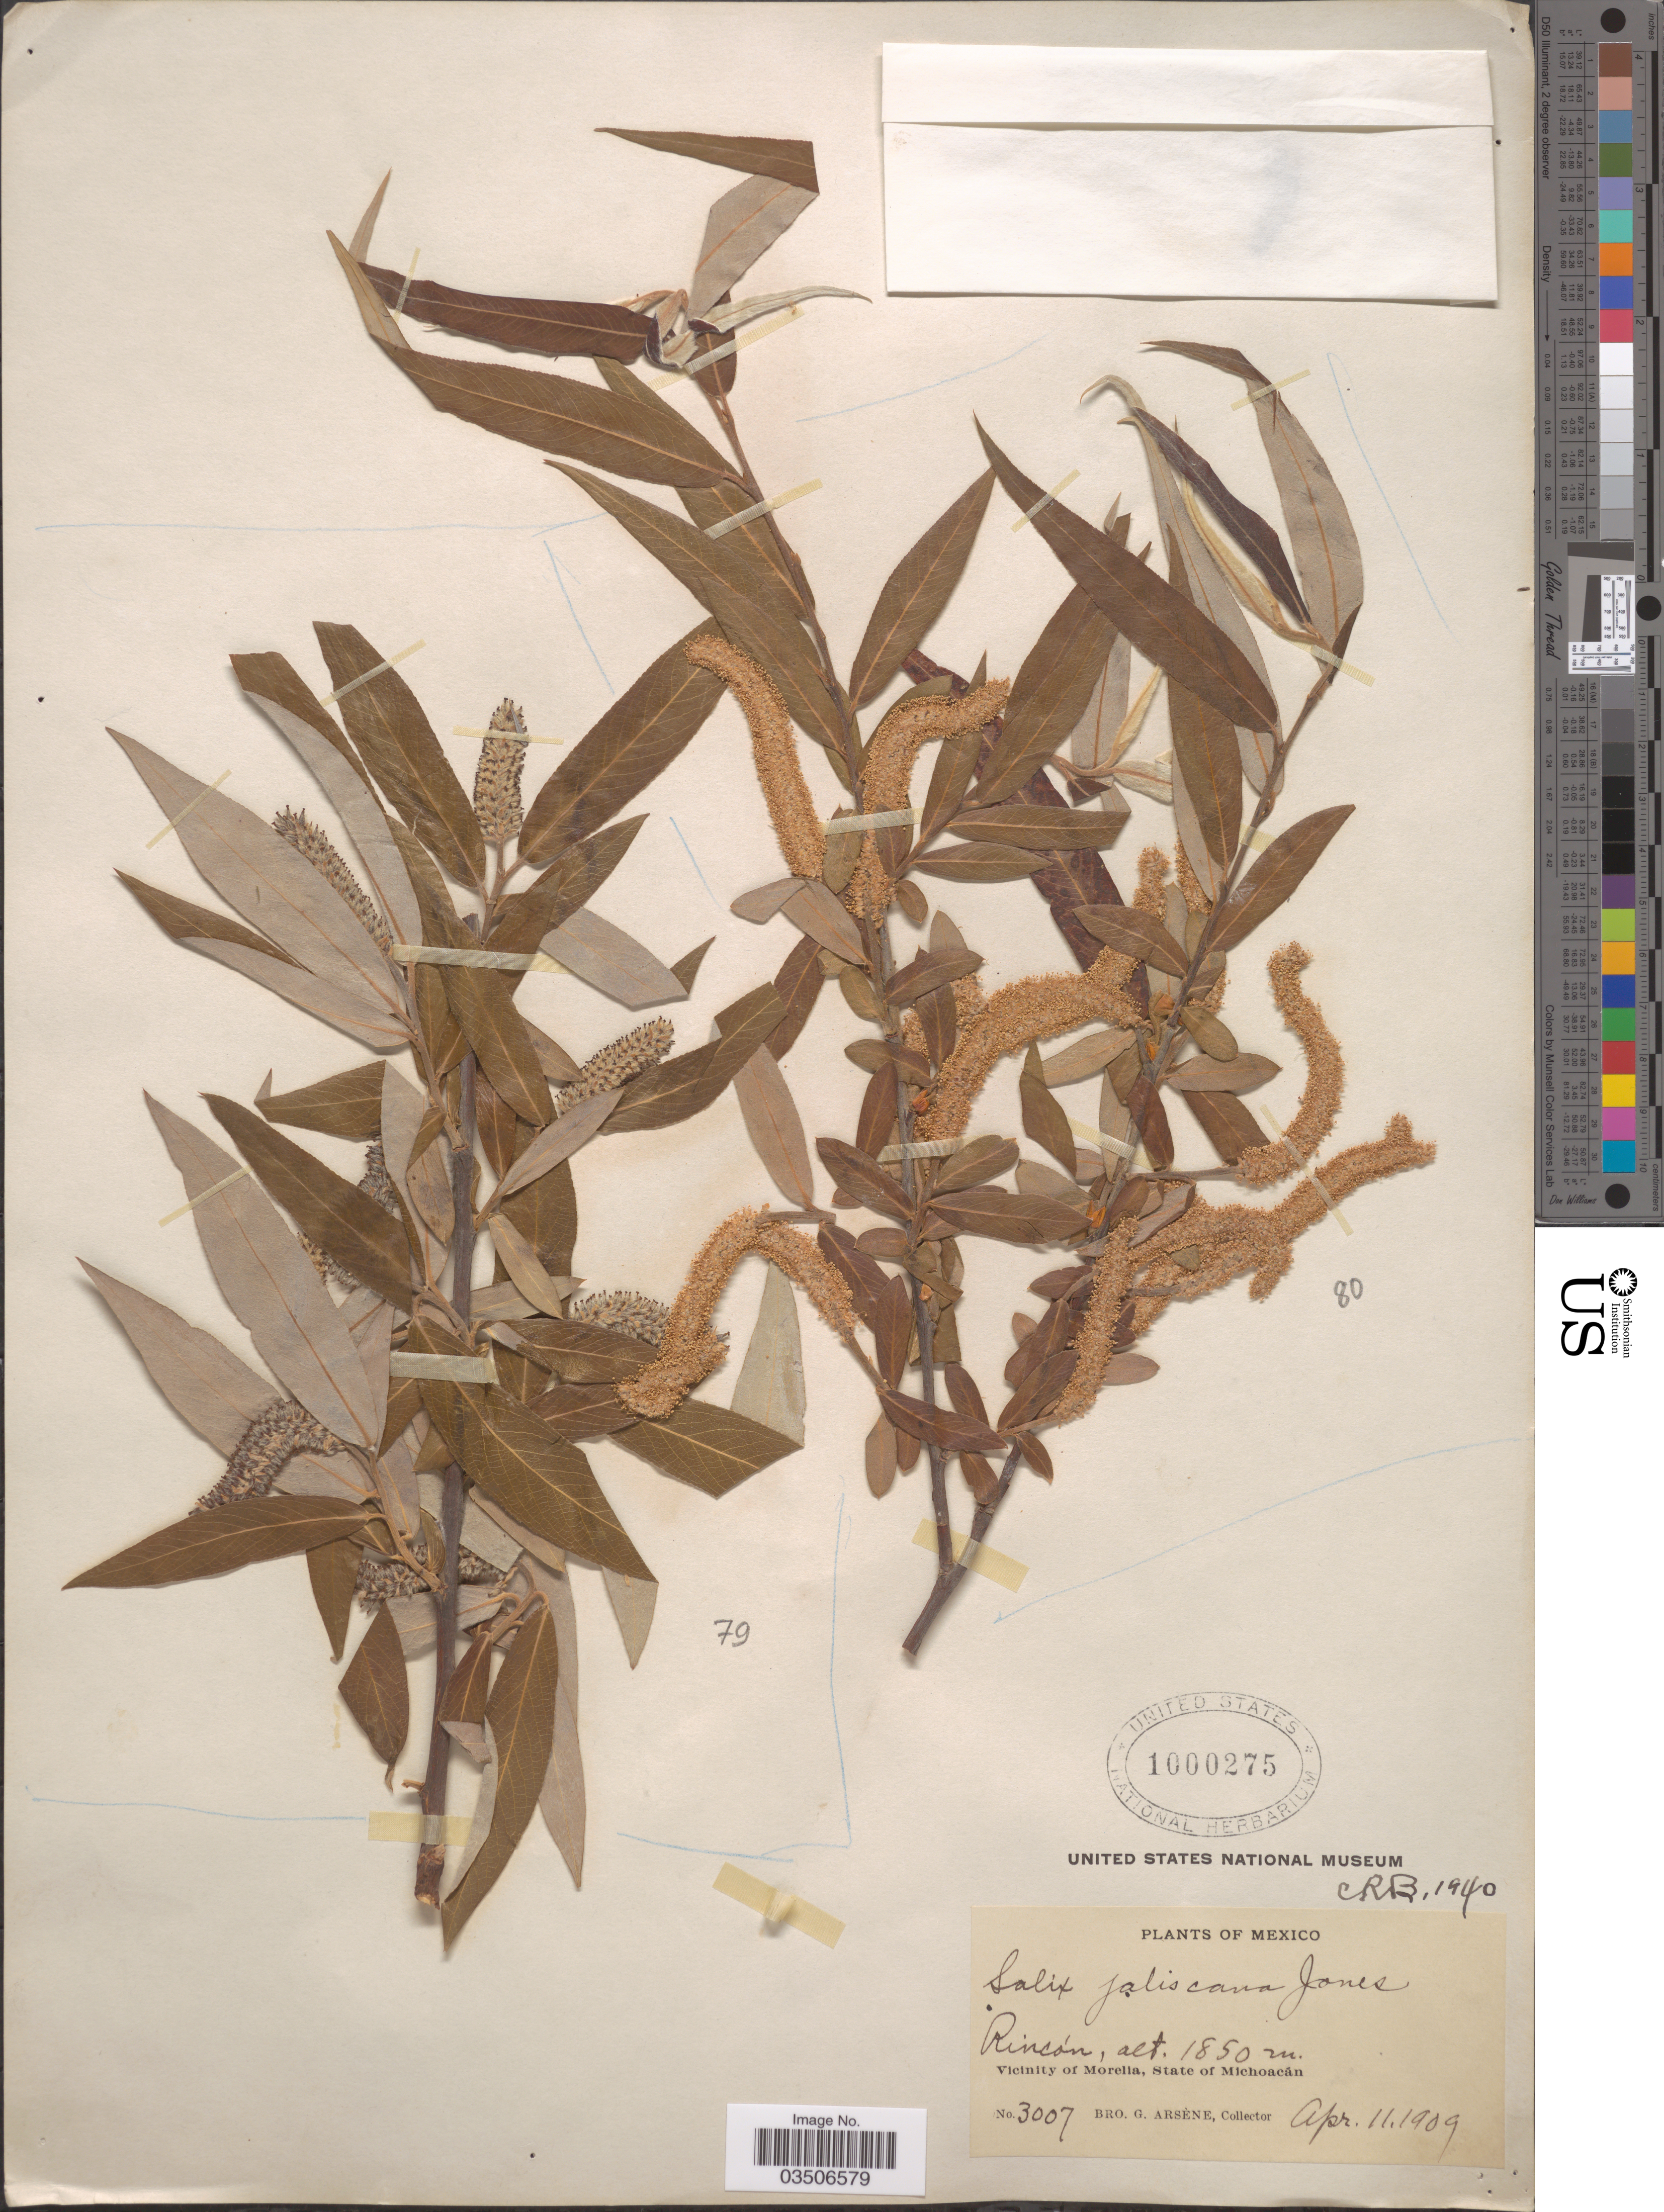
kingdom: Plantae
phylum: Tracheophyta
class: Magnoliopsida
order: Malpighiales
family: Salicaceae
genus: Salix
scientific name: Salix jaliscana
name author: M.E. Jones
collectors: Bro. G. Arsène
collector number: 3007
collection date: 1909-04-11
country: Mexico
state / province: Michoacán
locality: Rincón. Vicinity of Morelia.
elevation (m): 1850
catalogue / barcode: US 1000275